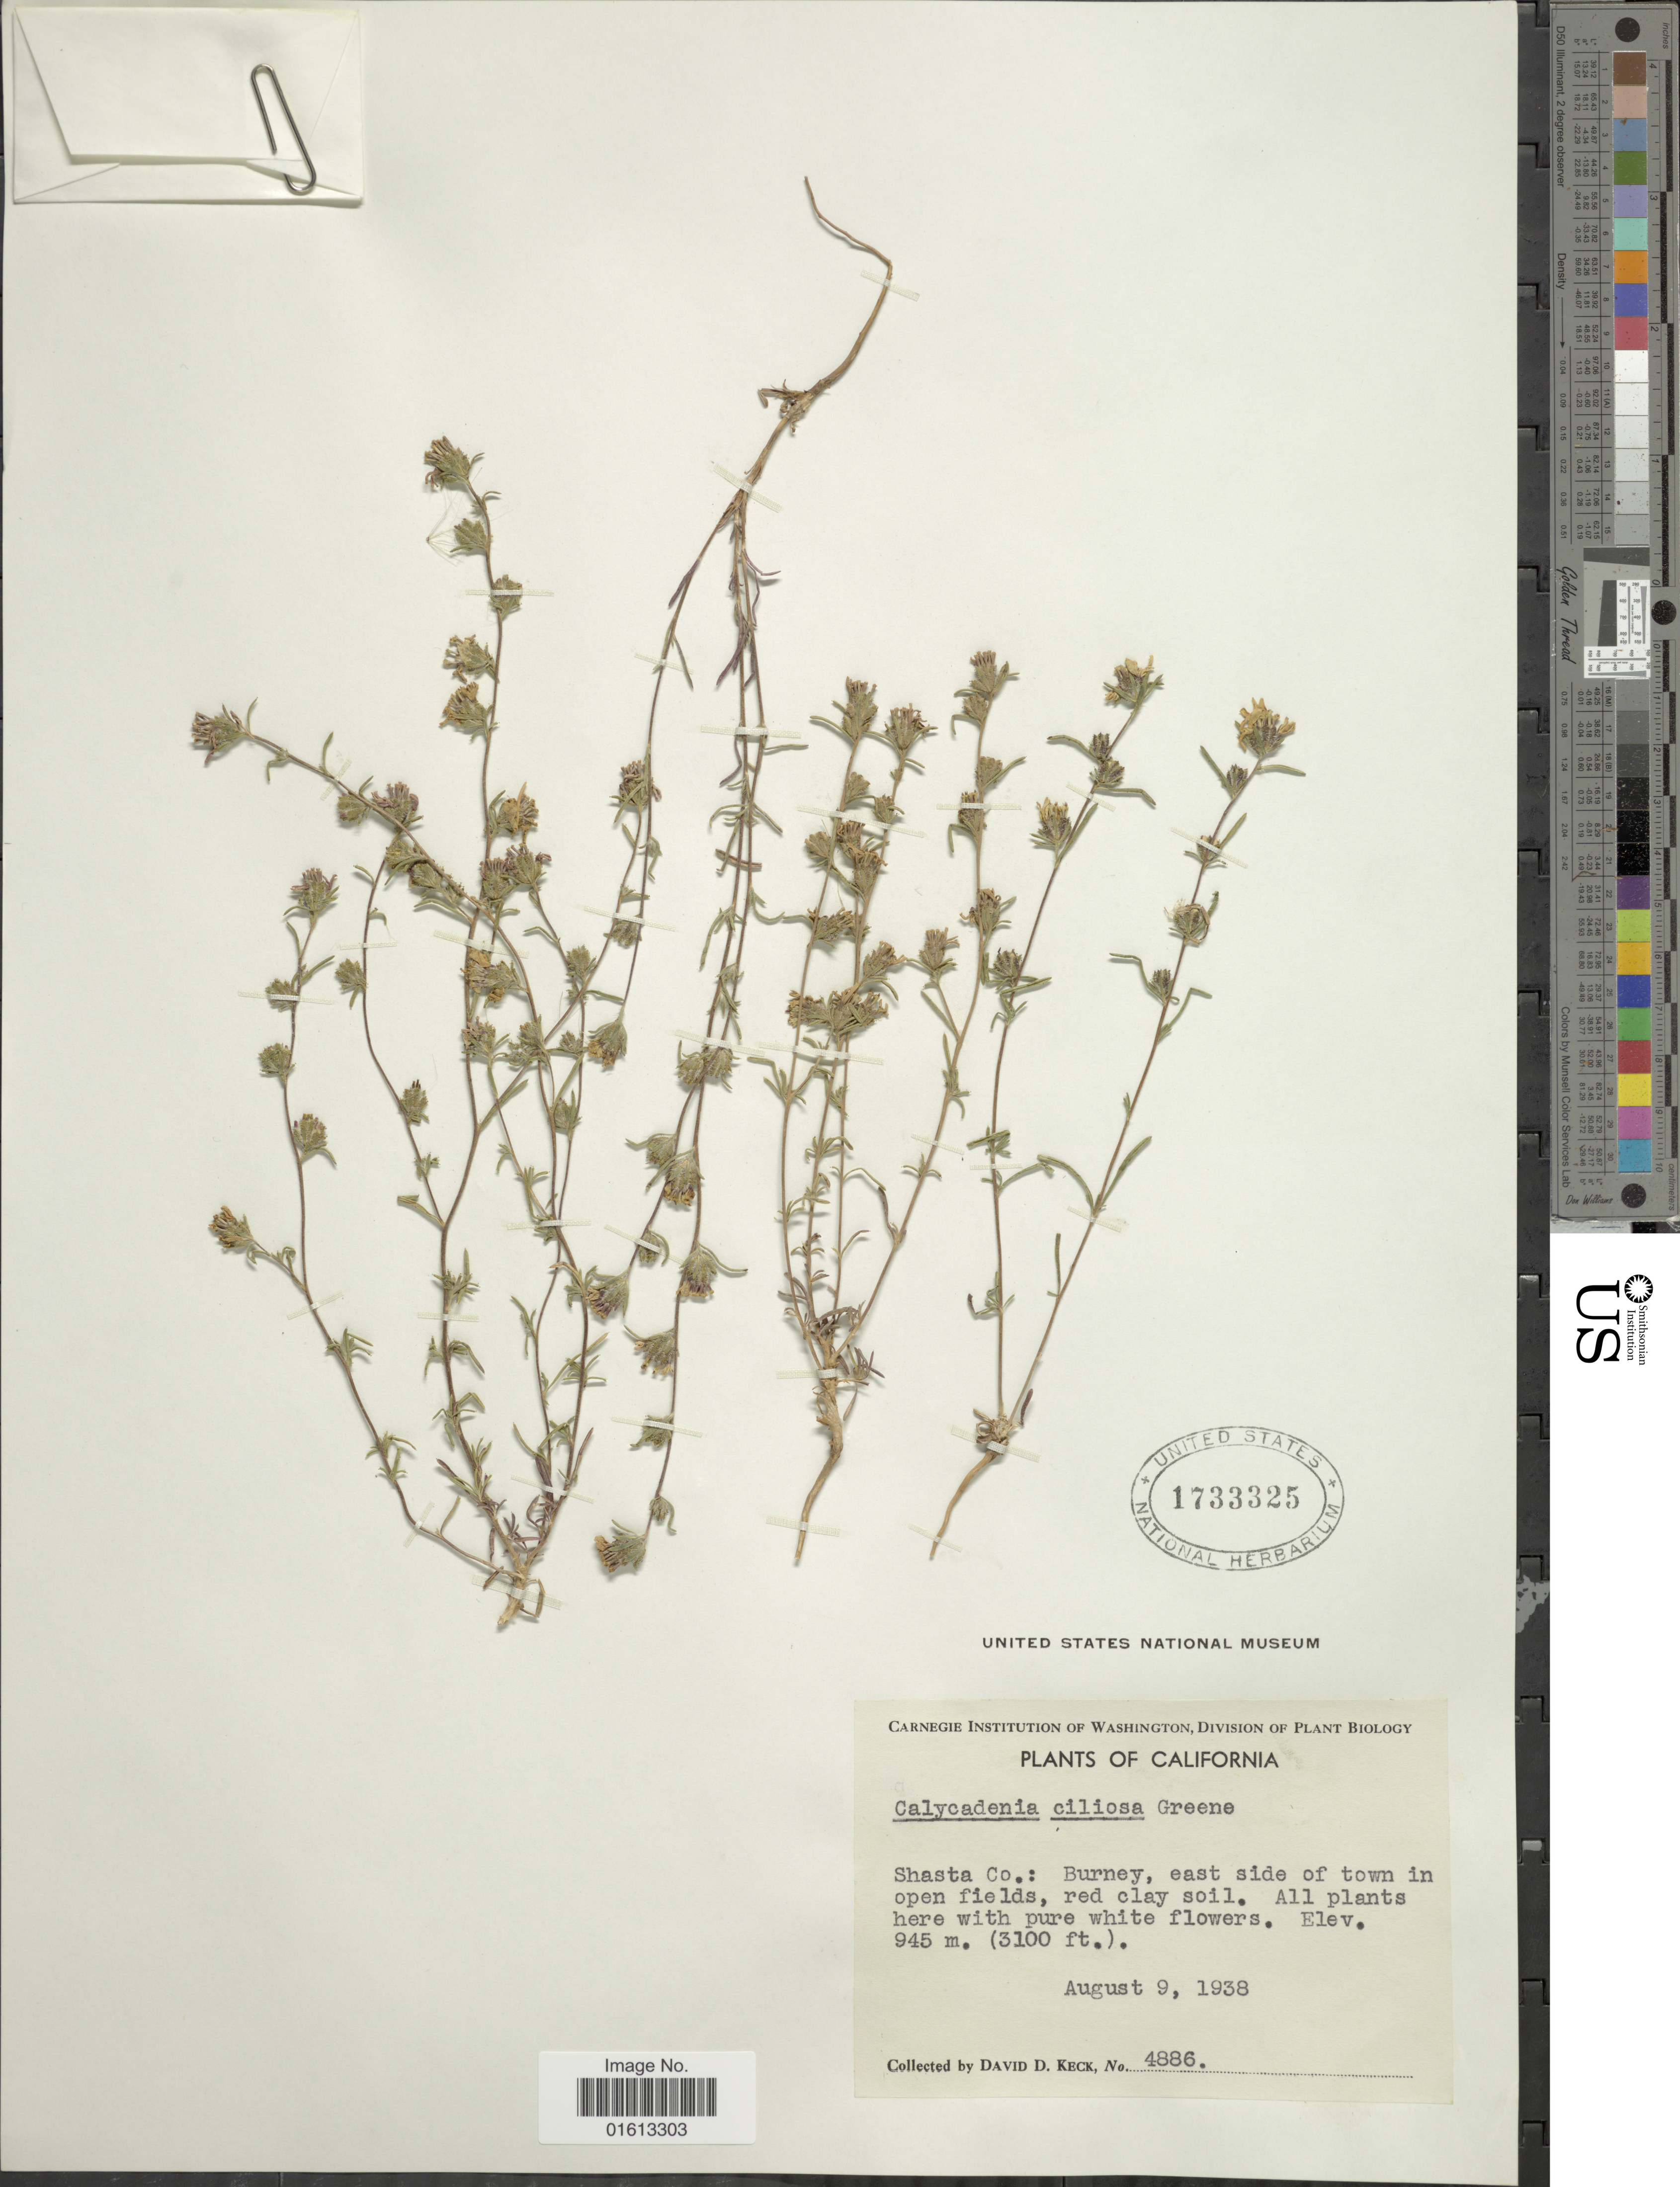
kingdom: Plantae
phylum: Tracheophyta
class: Magnoliopsida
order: Asterales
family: Asteraceae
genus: Calycadenia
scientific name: Calycadenia ciliosa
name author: Greene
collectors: D. D. Keck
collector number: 4886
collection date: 1938-08-09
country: United States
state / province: California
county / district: Shasta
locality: Shasta Co.: Burney, east side of town in open fields, red clay soil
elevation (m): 945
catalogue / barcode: US 1733325